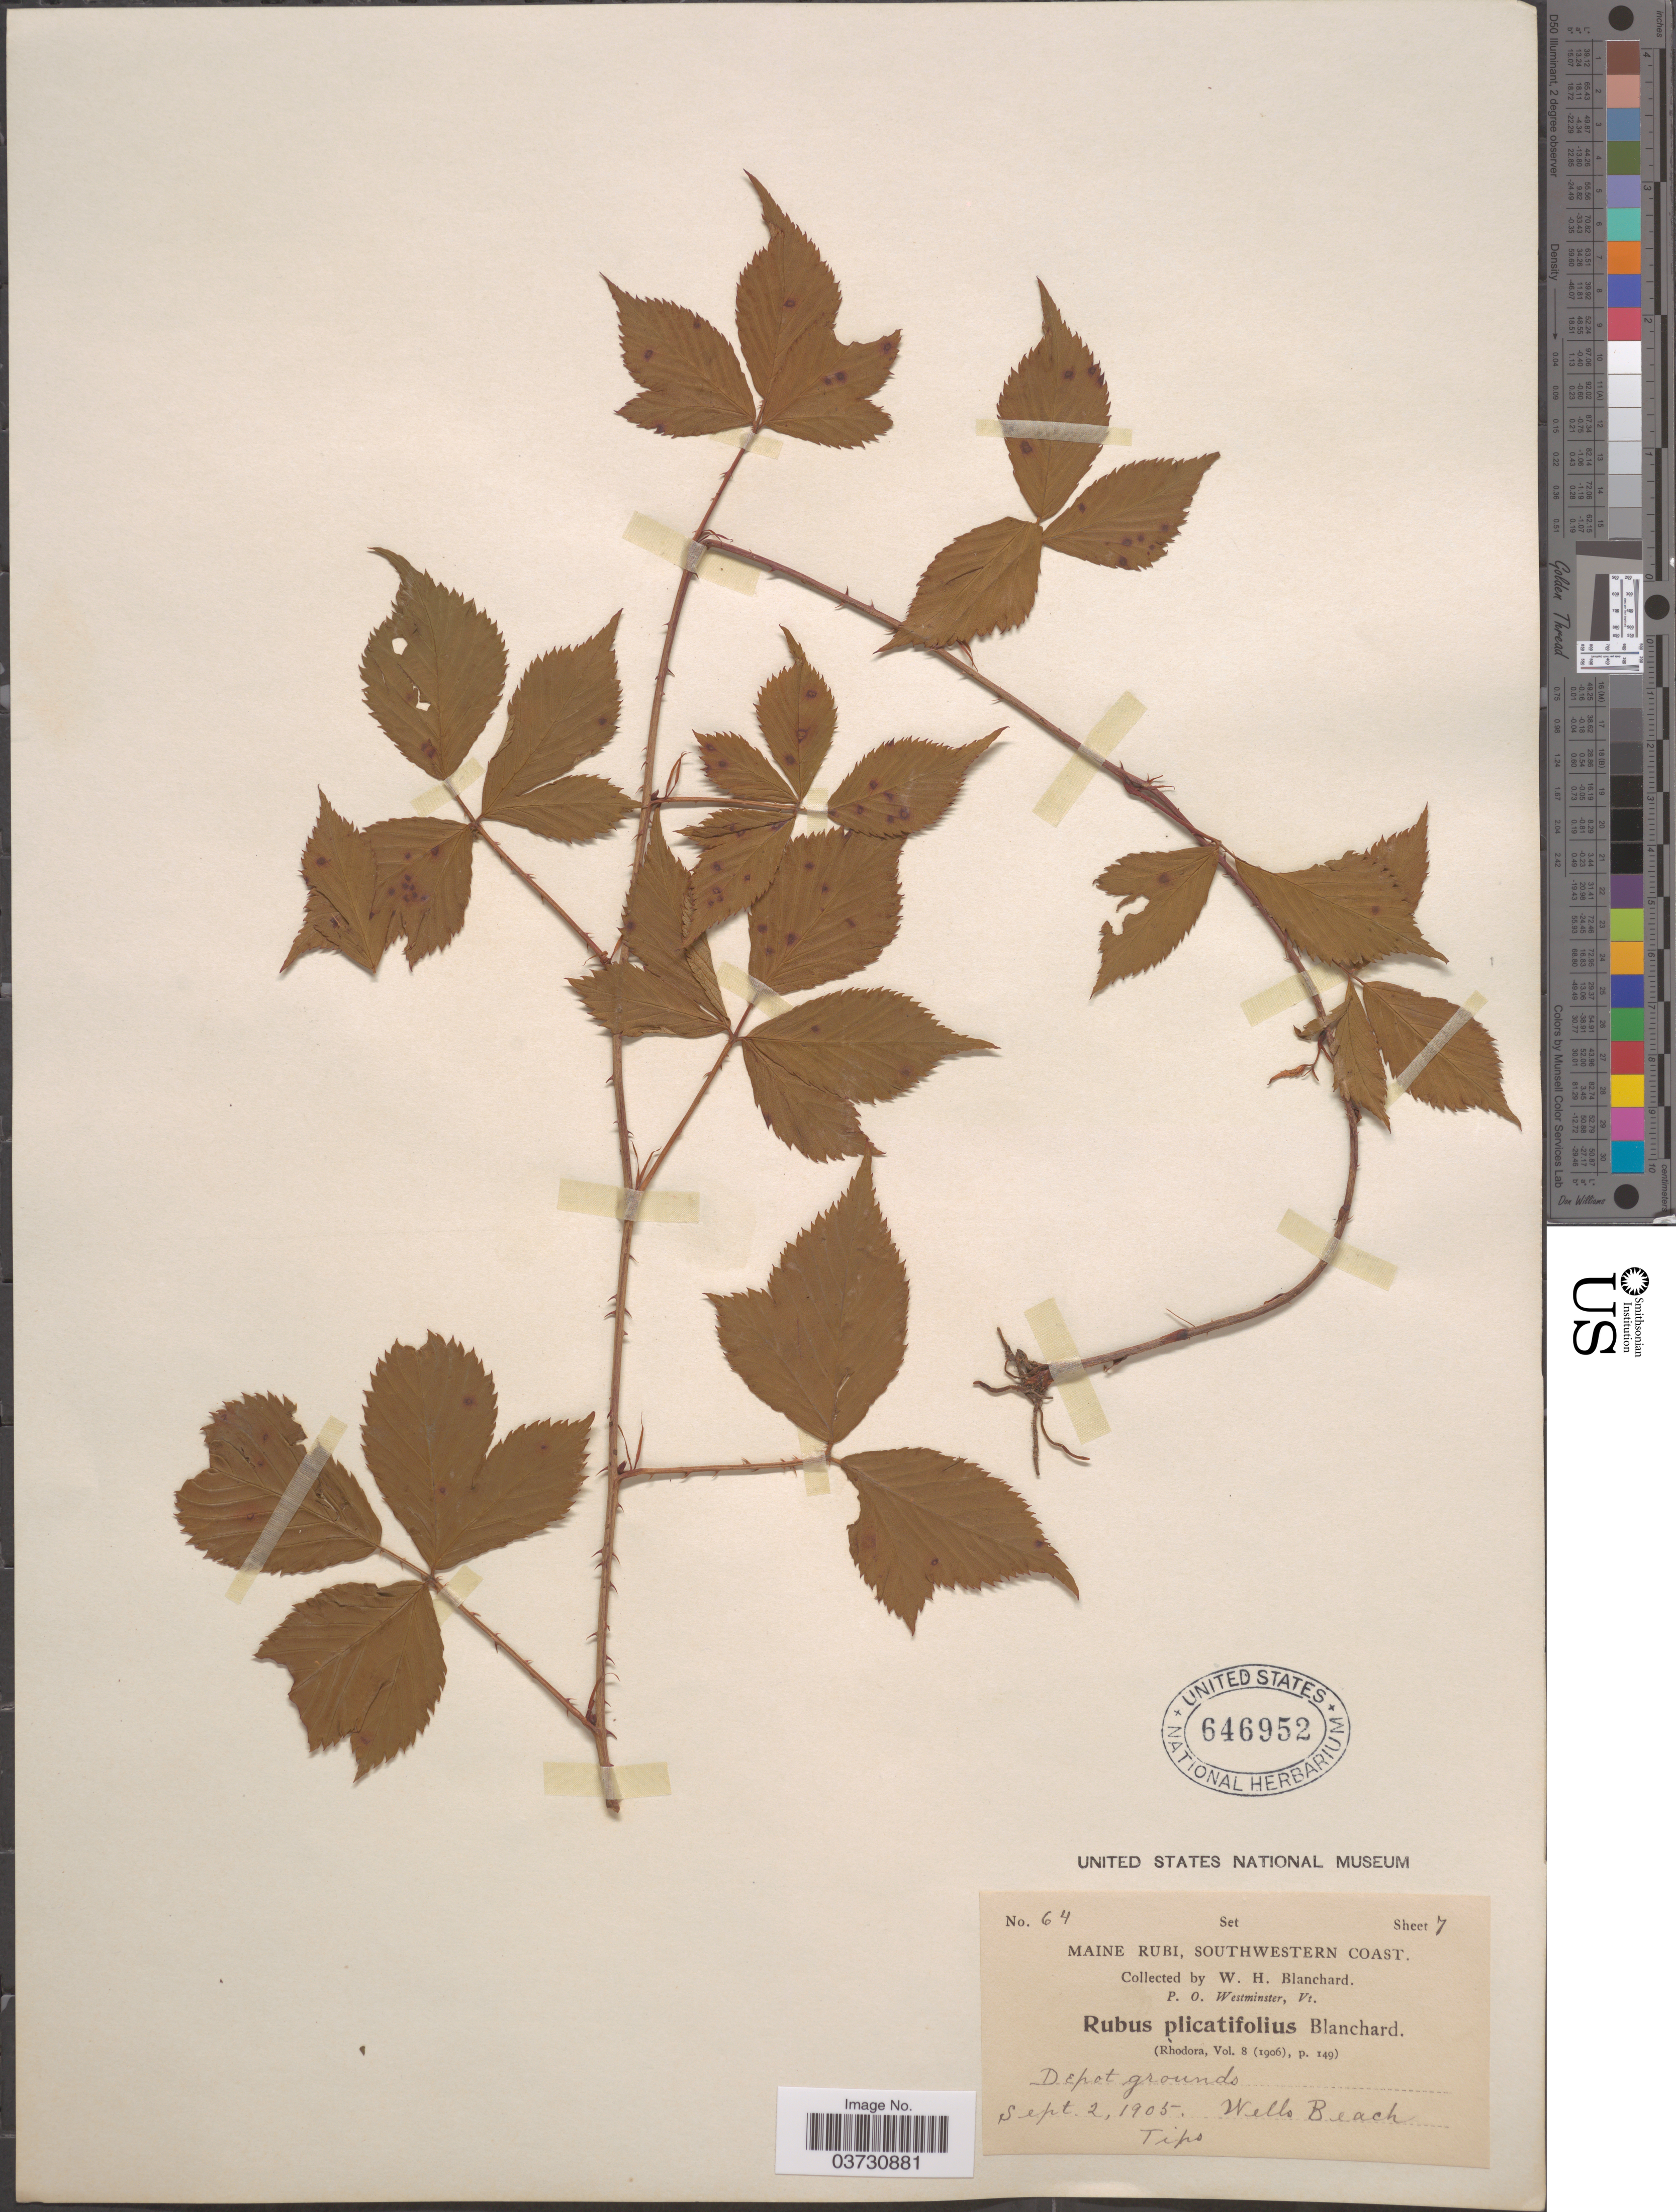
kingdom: Plantae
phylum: Tracheophyta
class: Magnoliopsida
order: Rosales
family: Rosaceae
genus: Rubus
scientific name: Rubus plicatifolius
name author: Blanch.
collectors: W. H. Blanchard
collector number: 64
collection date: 1905-09-02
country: United States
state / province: Maine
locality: Southwestern Coast. Depot grounds. Wells Beach.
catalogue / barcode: US 646952